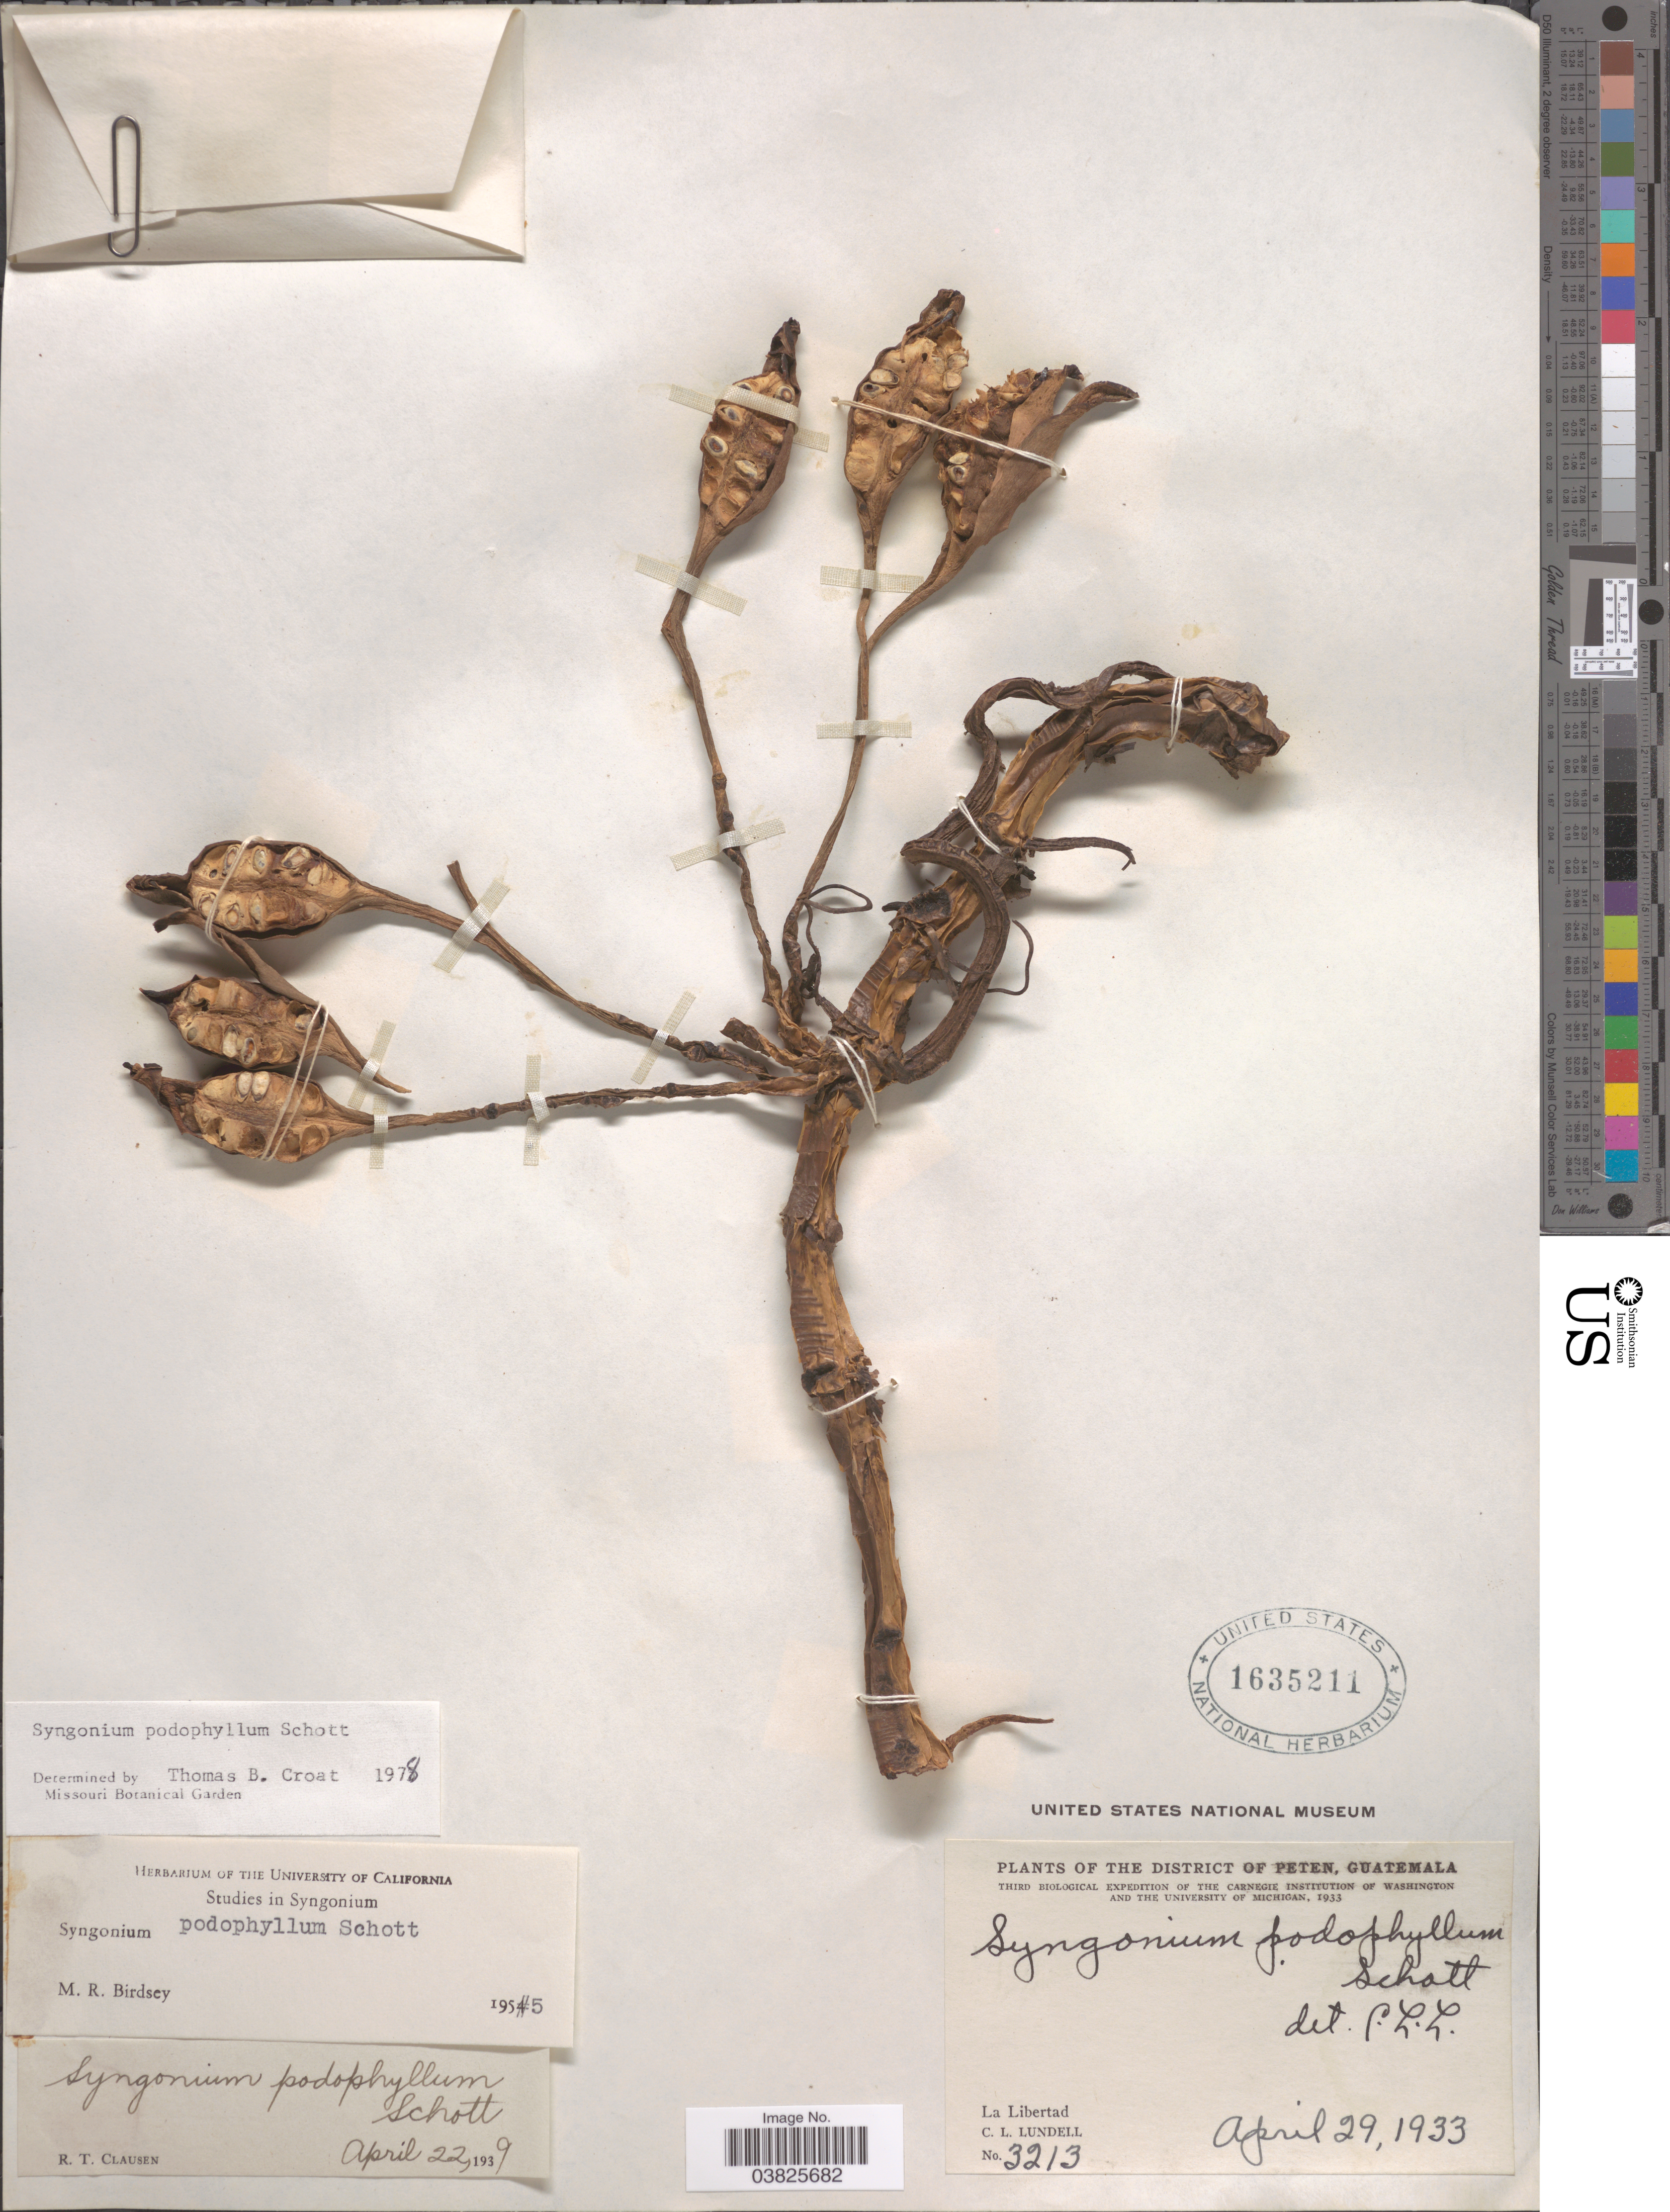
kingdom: Plantae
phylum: Tracheophyta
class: Liliopsida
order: Alismatales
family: Araceae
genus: Syngonium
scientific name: Syngonium podophyllum 'Lemon-Lime'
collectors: C. L. Lundell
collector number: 3213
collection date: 1933-04-29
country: Guatemala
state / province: El Peten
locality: The District of Peten. La Libertad.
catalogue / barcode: US 1635211